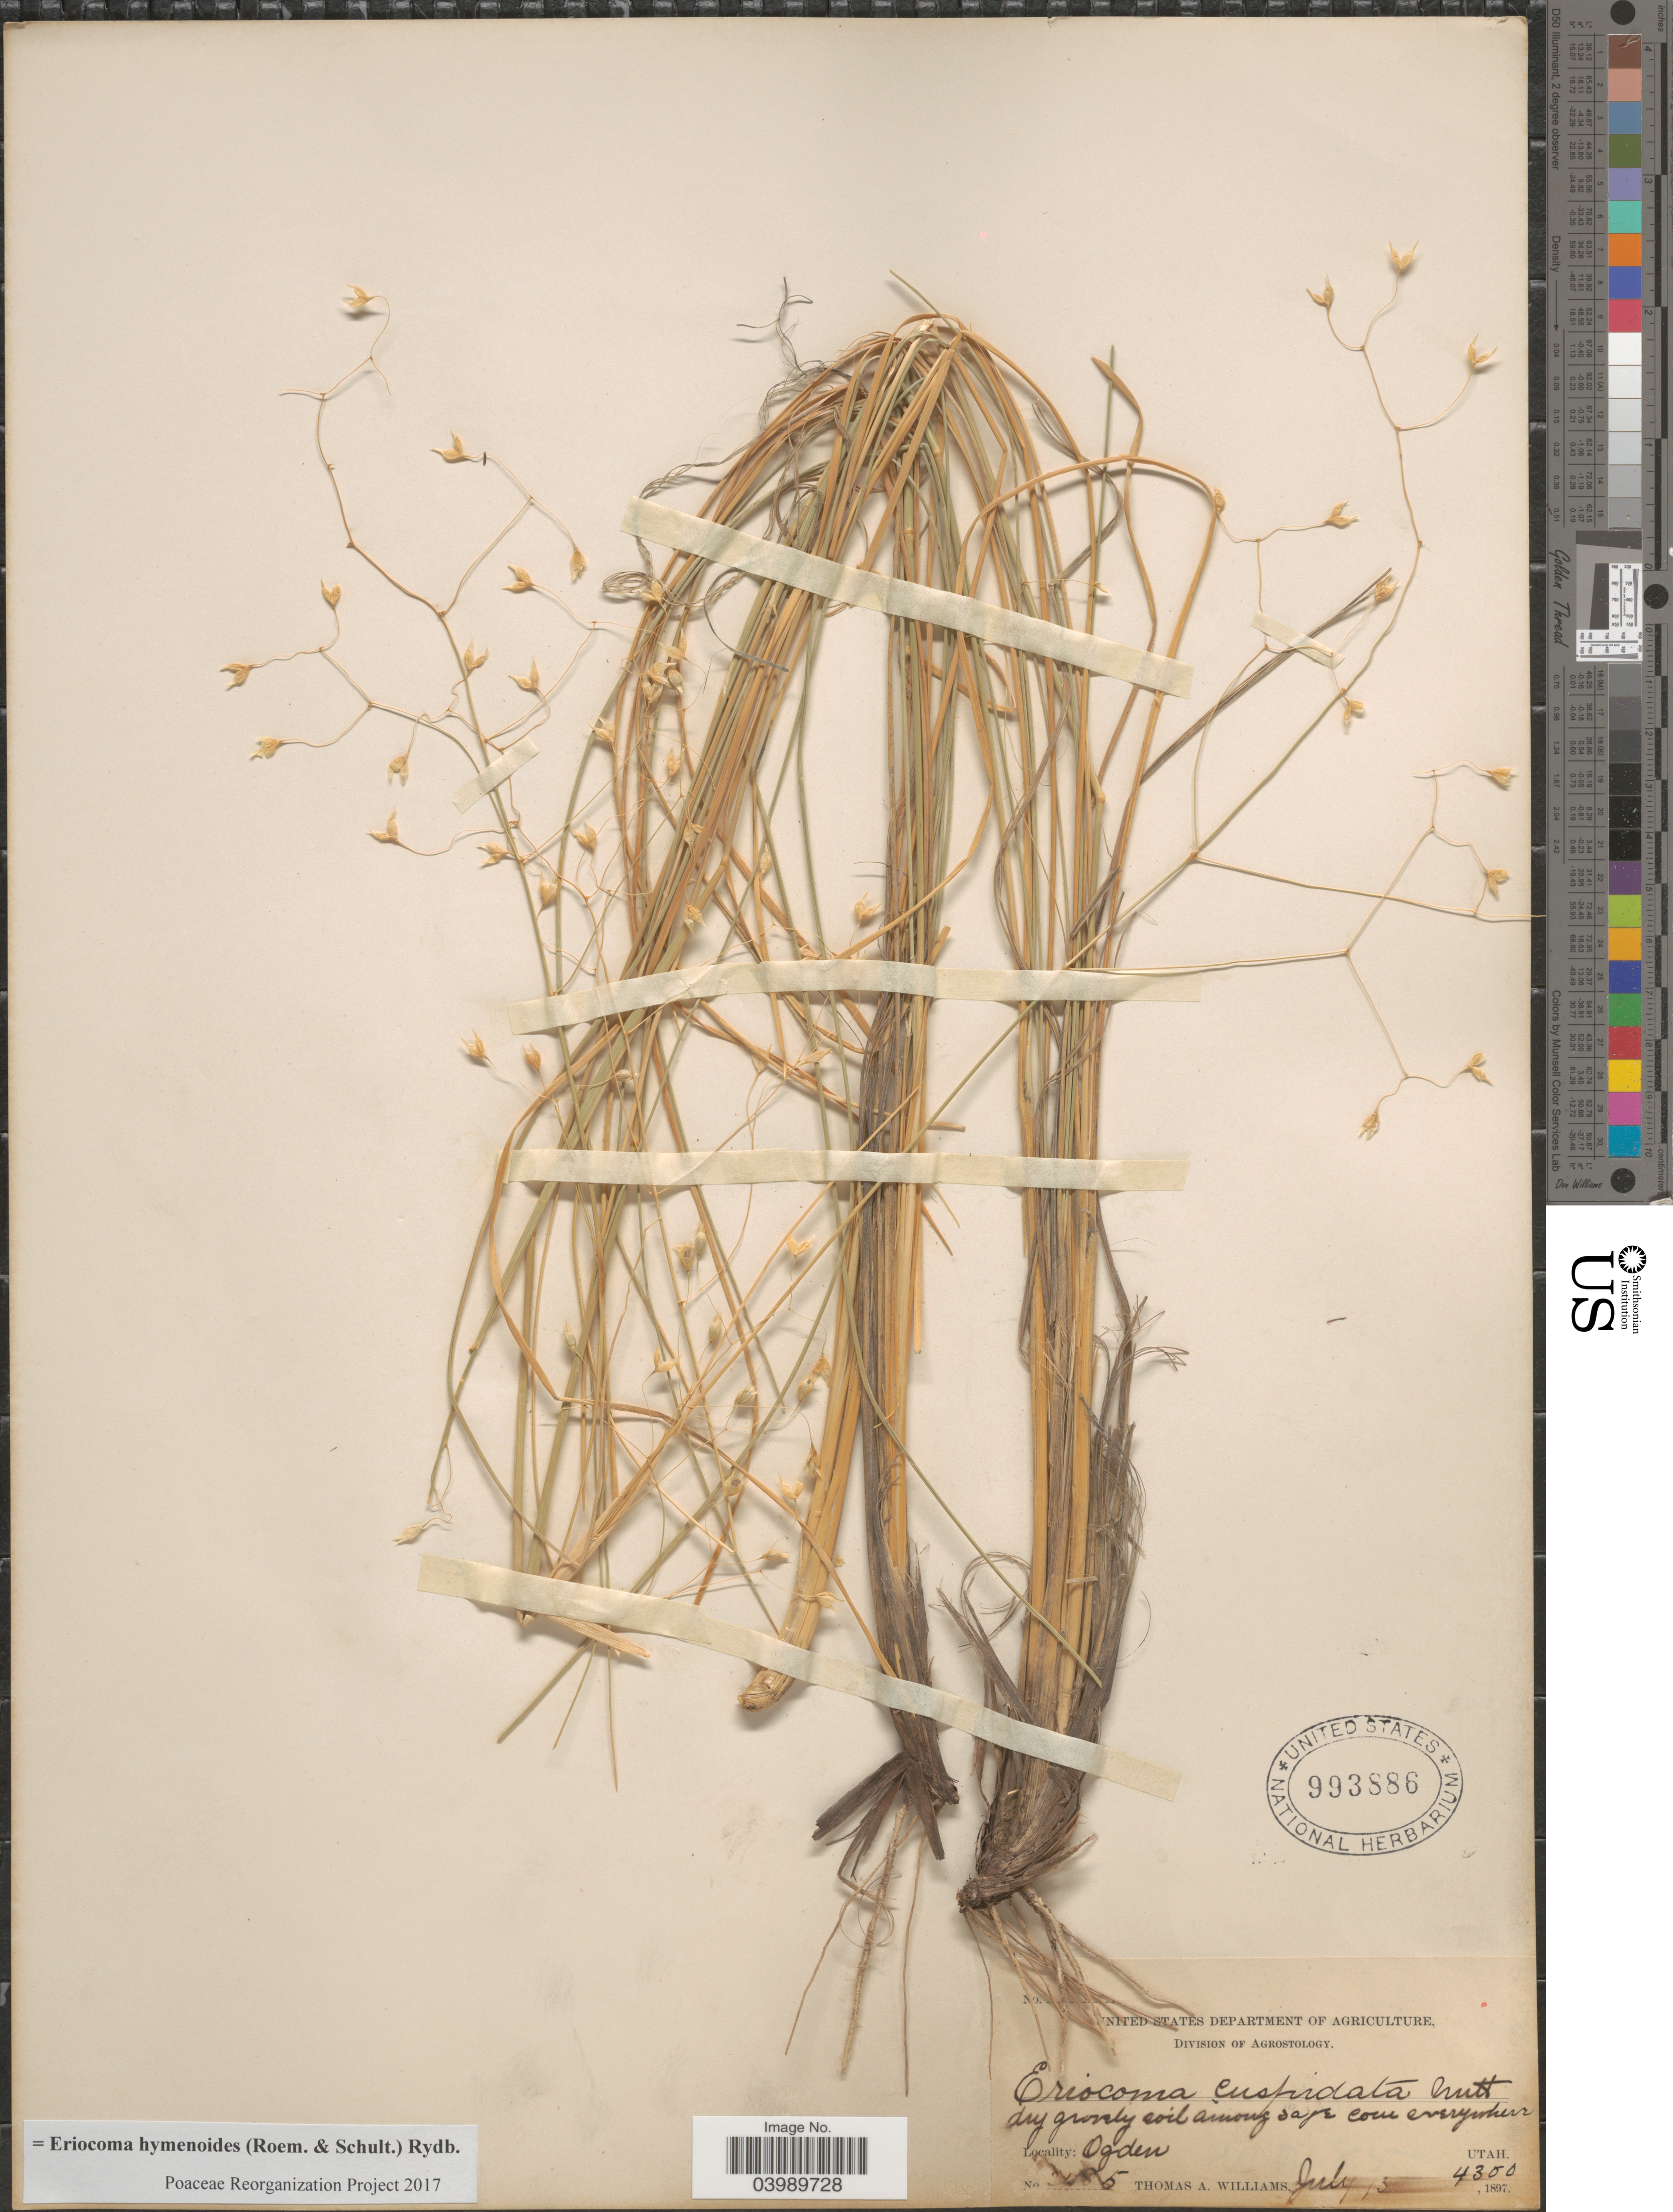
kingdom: Plantae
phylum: Tracheophyta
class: Liliopsida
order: Poales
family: Poaceae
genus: Eriocoma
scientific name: Eriocoma hymenoides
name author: (Roem. & Schult.) Rydb.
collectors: T. A. Williams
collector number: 3485*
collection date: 1897-07-13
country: United States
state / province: Utah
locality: Ogden.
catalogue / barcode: US 993886